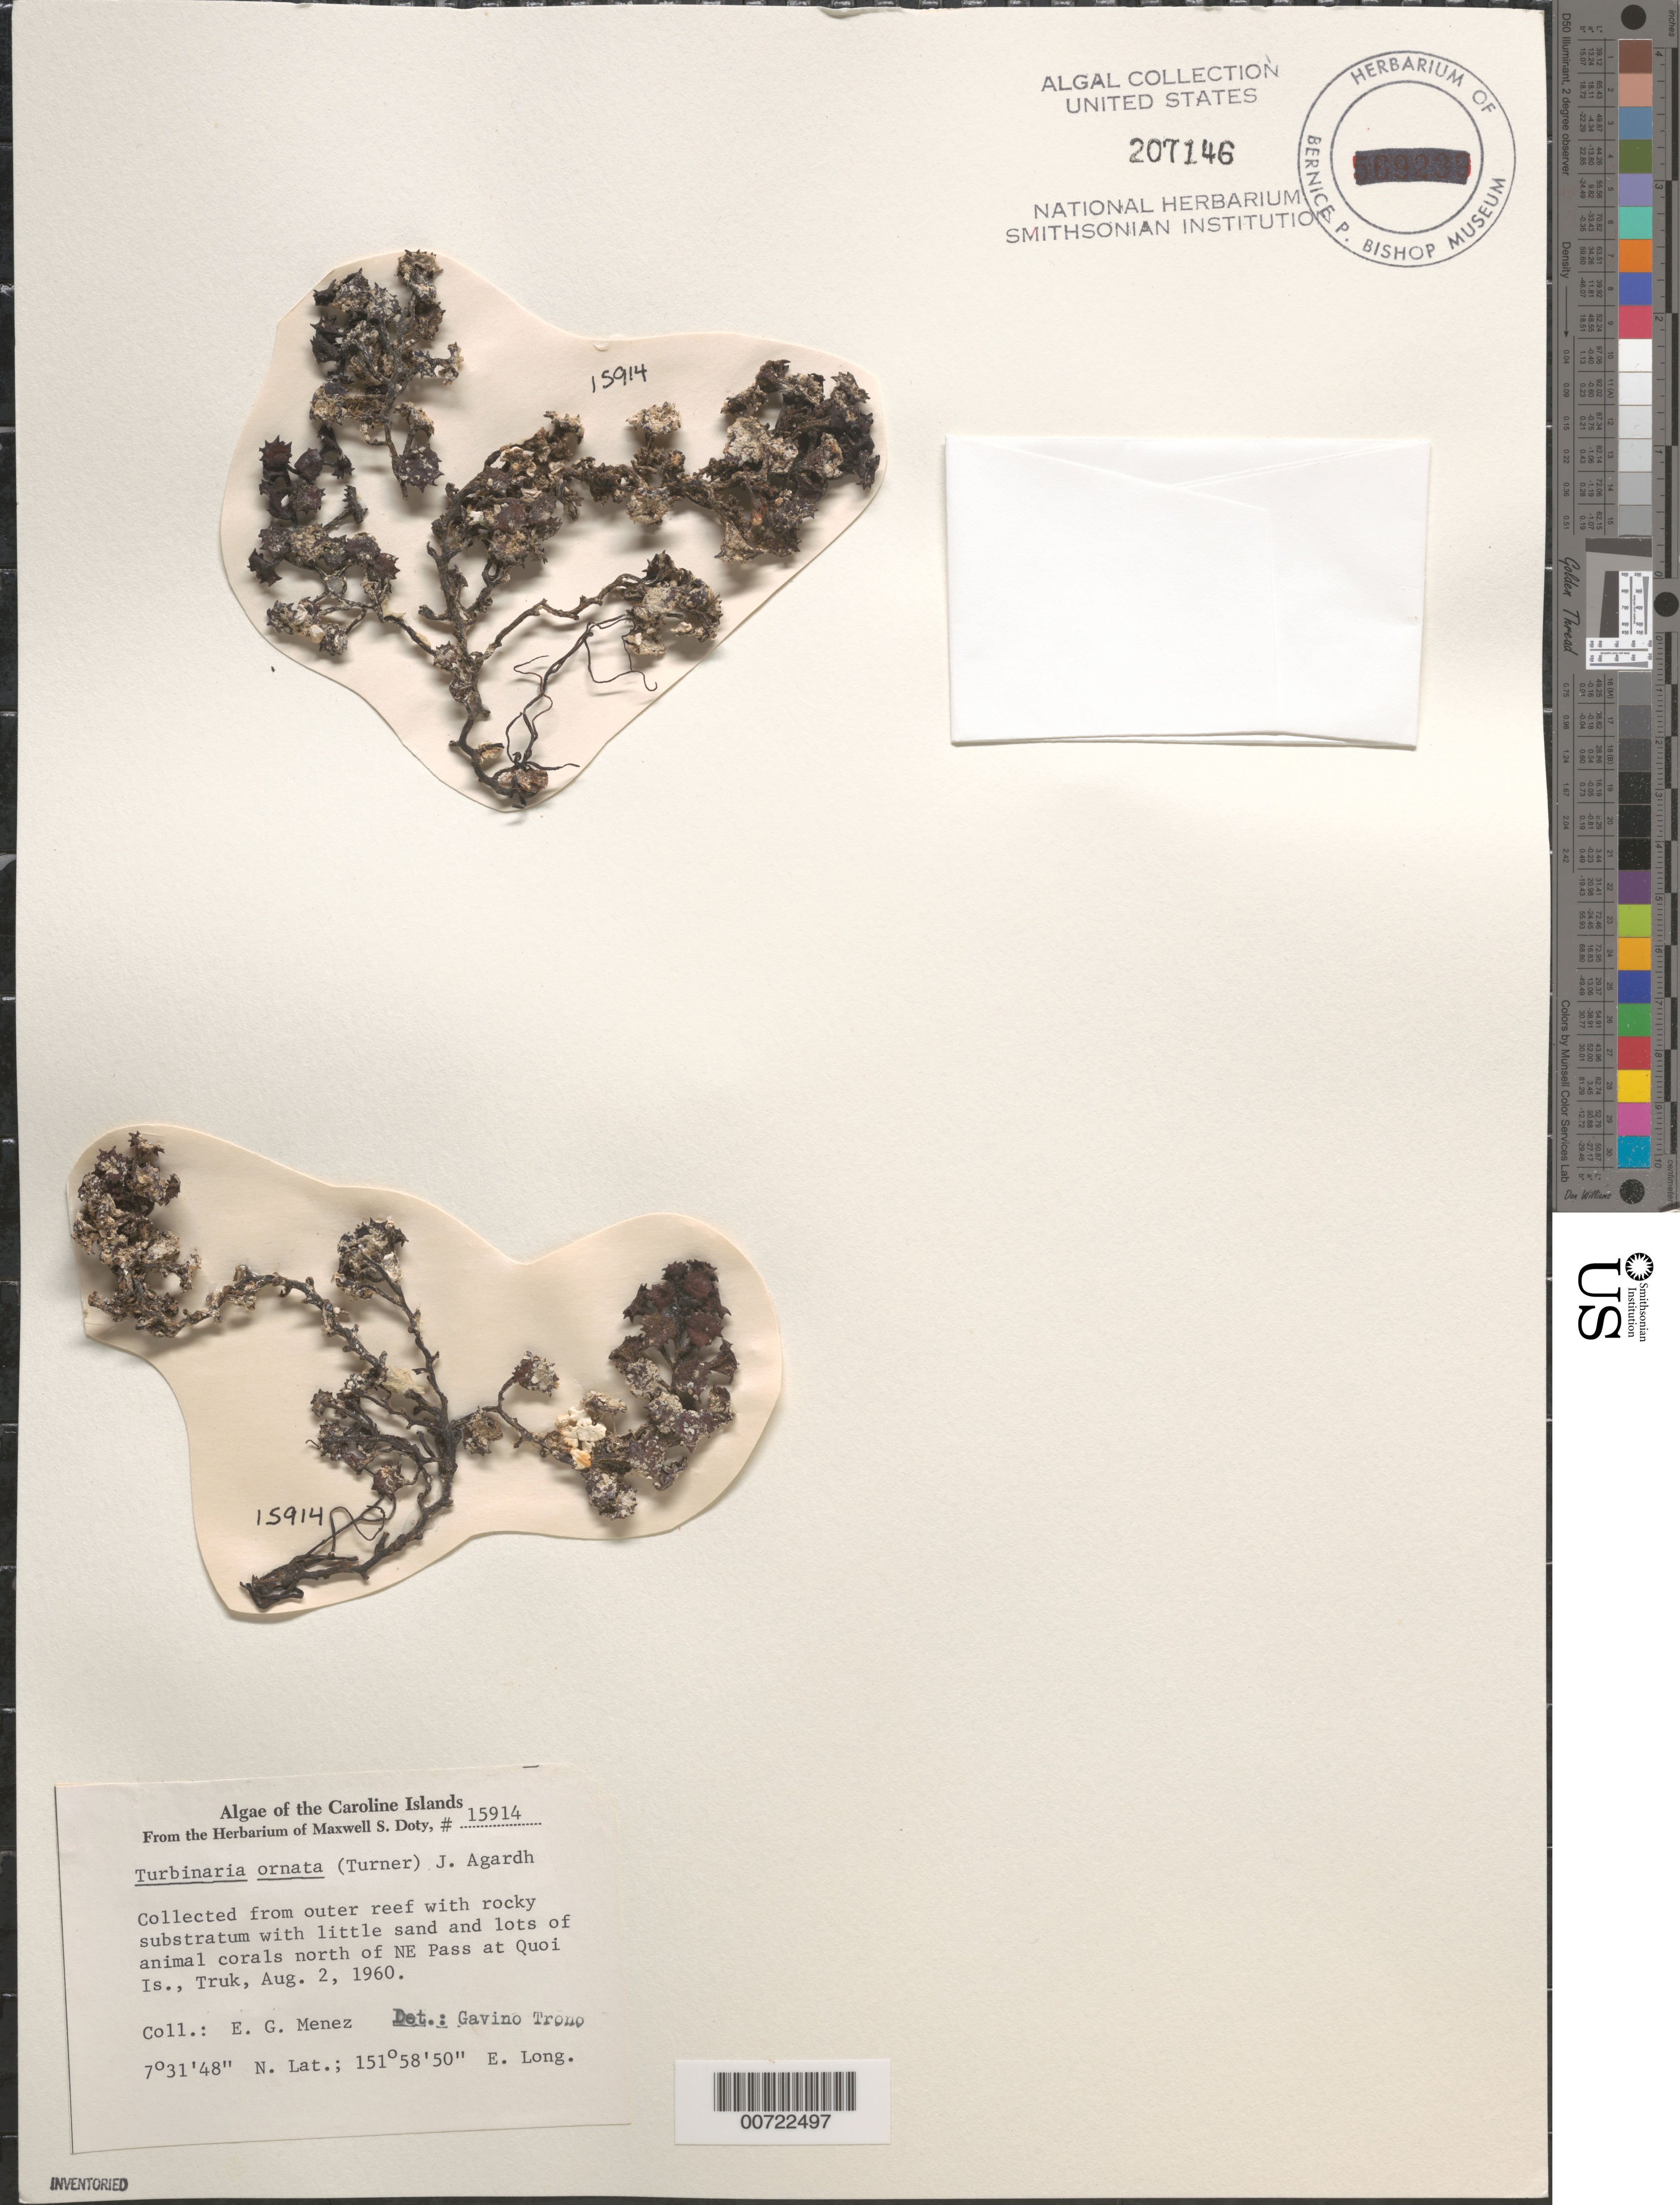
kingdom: Chromista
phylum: Ochrophyta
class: Phaeophyceae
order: Fucales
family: Sargassaceae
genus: Turbinaria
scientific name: Turbinaria ornata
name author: (Turner) J. Agardh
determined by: Trono, Gavino C., Jr.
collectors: Meñez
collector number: MSD 15914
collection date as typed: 02 Aug 1960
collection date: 1960-08-02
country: Micronesia, Federated States of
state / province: Truk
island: Truk (Chuuk) Is.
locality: Quoi Islet, N of Northeast Pass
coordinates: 7 31' 48" N, 151 58' 50" E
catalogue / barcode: US 207146